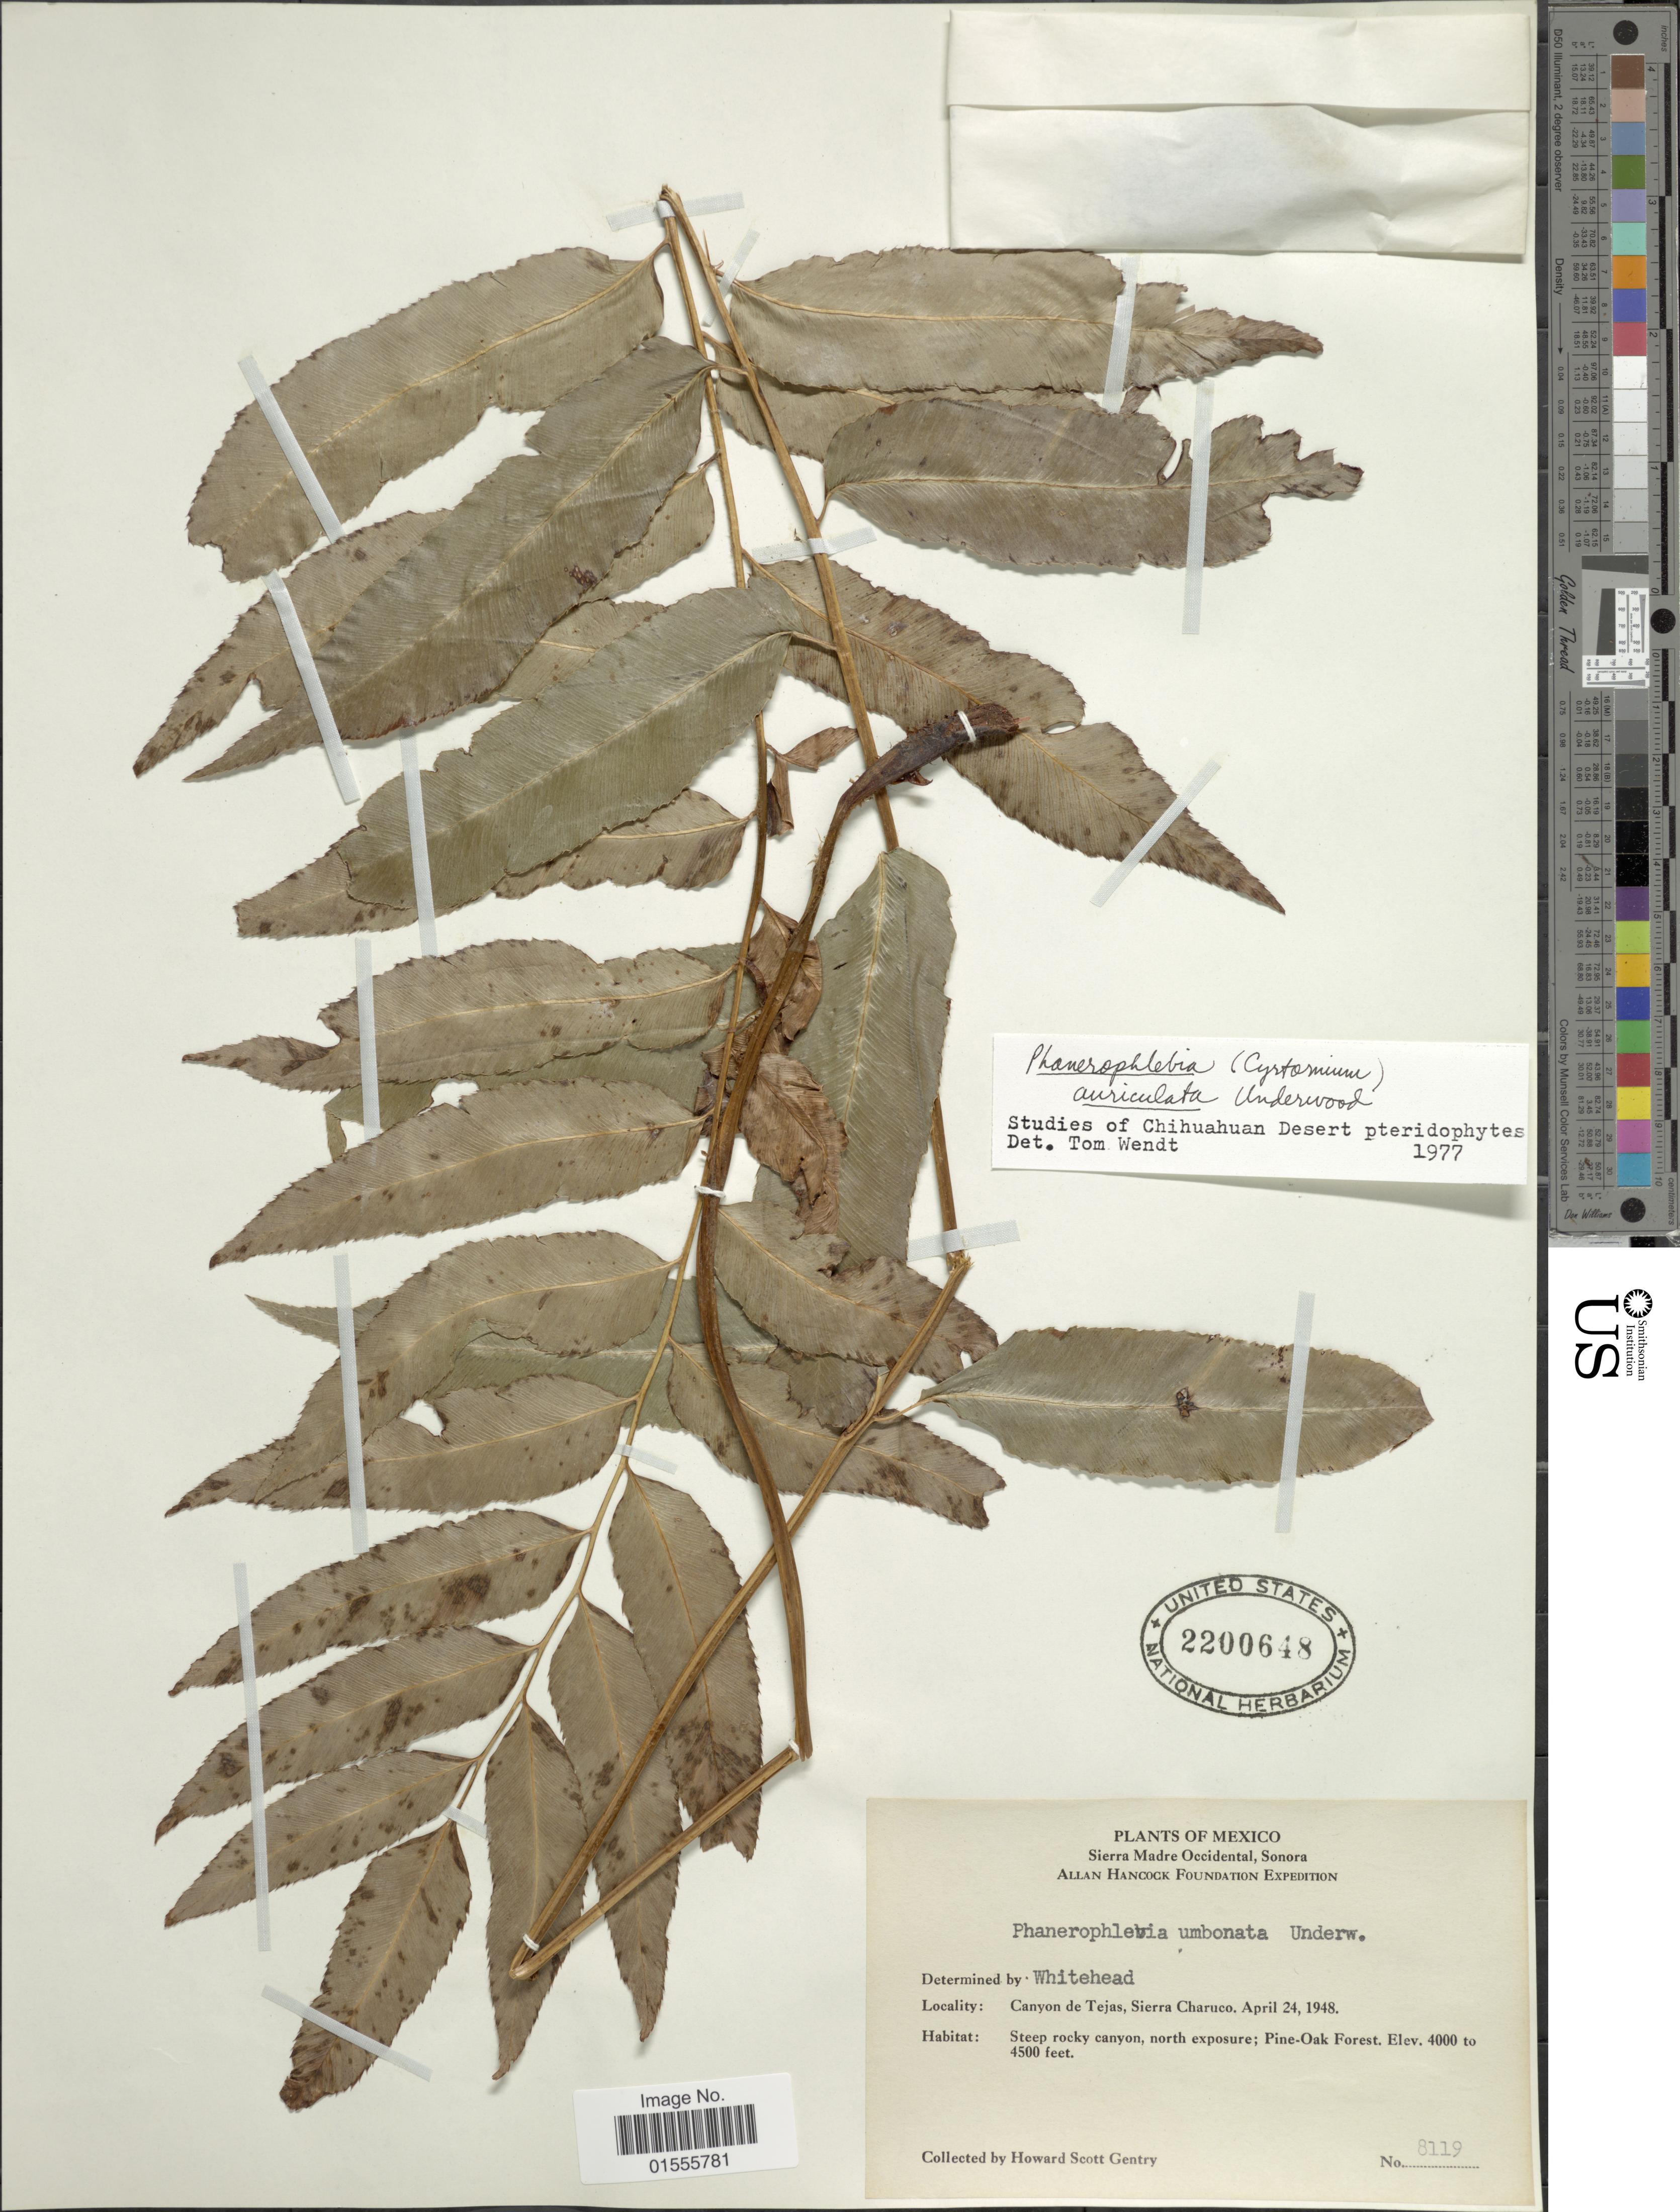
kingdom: Plantae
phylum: Tracheophyta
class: Polypodiopsida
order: Polypodiales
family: Dryopteridaceae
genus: Phanerophlebia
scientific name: Phanerophlebia auriculata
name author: Underw.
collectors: H. S. Gentry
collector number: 8119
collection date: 1948-04-24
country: Mexico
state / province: Sonora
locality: Sierra Madre Occidental, Canyon de Tejas, Sierra Charuco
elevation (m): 1219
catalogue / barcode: US 2200648